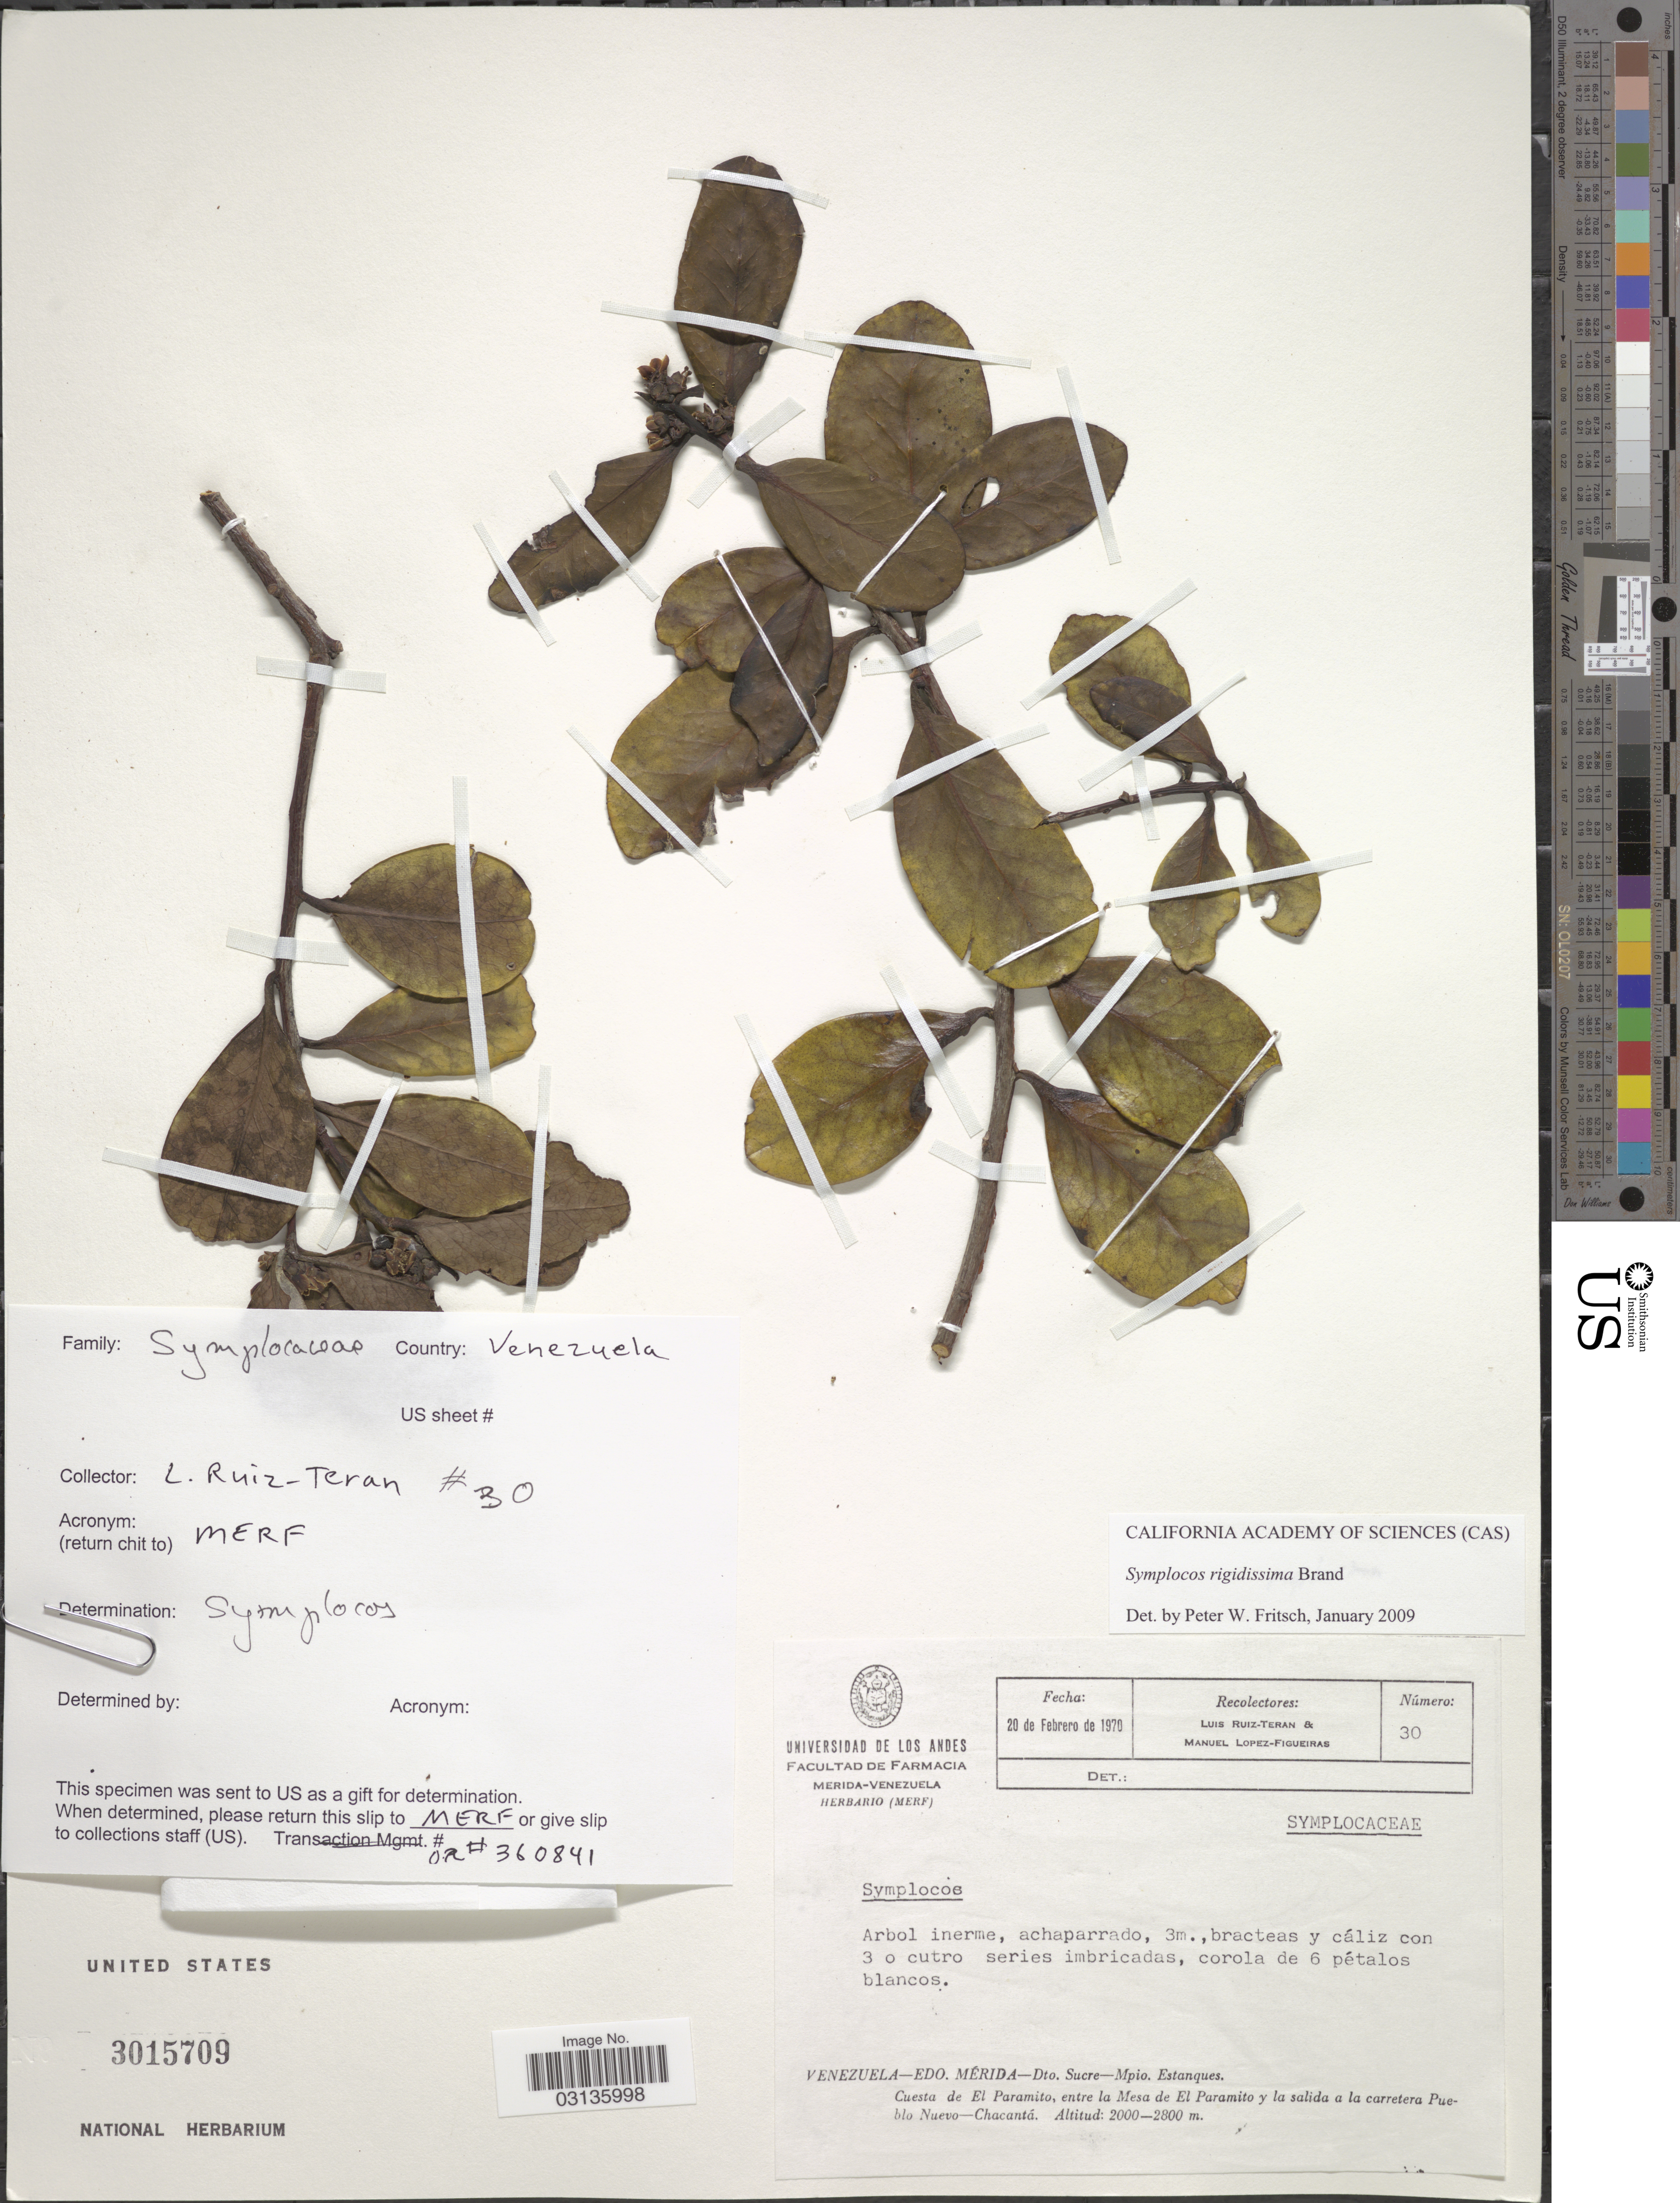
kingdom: Plantae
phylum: Tracheophyta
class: Magnoliopsida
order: Ericales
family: Symplocaceae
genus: Symplocos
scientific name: Symplocos rigidissima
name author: Brand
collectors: L. E. Ruíz-Terán & M. López Figueiras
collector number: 30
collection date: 1970-02-20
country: Venezuela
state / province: Mérida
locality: Dto. Sucre - Mpio. Estanques. Cuesta de El Paramito, entre la Mesa de El Paramito y la salida a la carretera Pueblo Nuevo-Chacantá.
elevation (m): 2000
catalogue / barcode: US 3015709